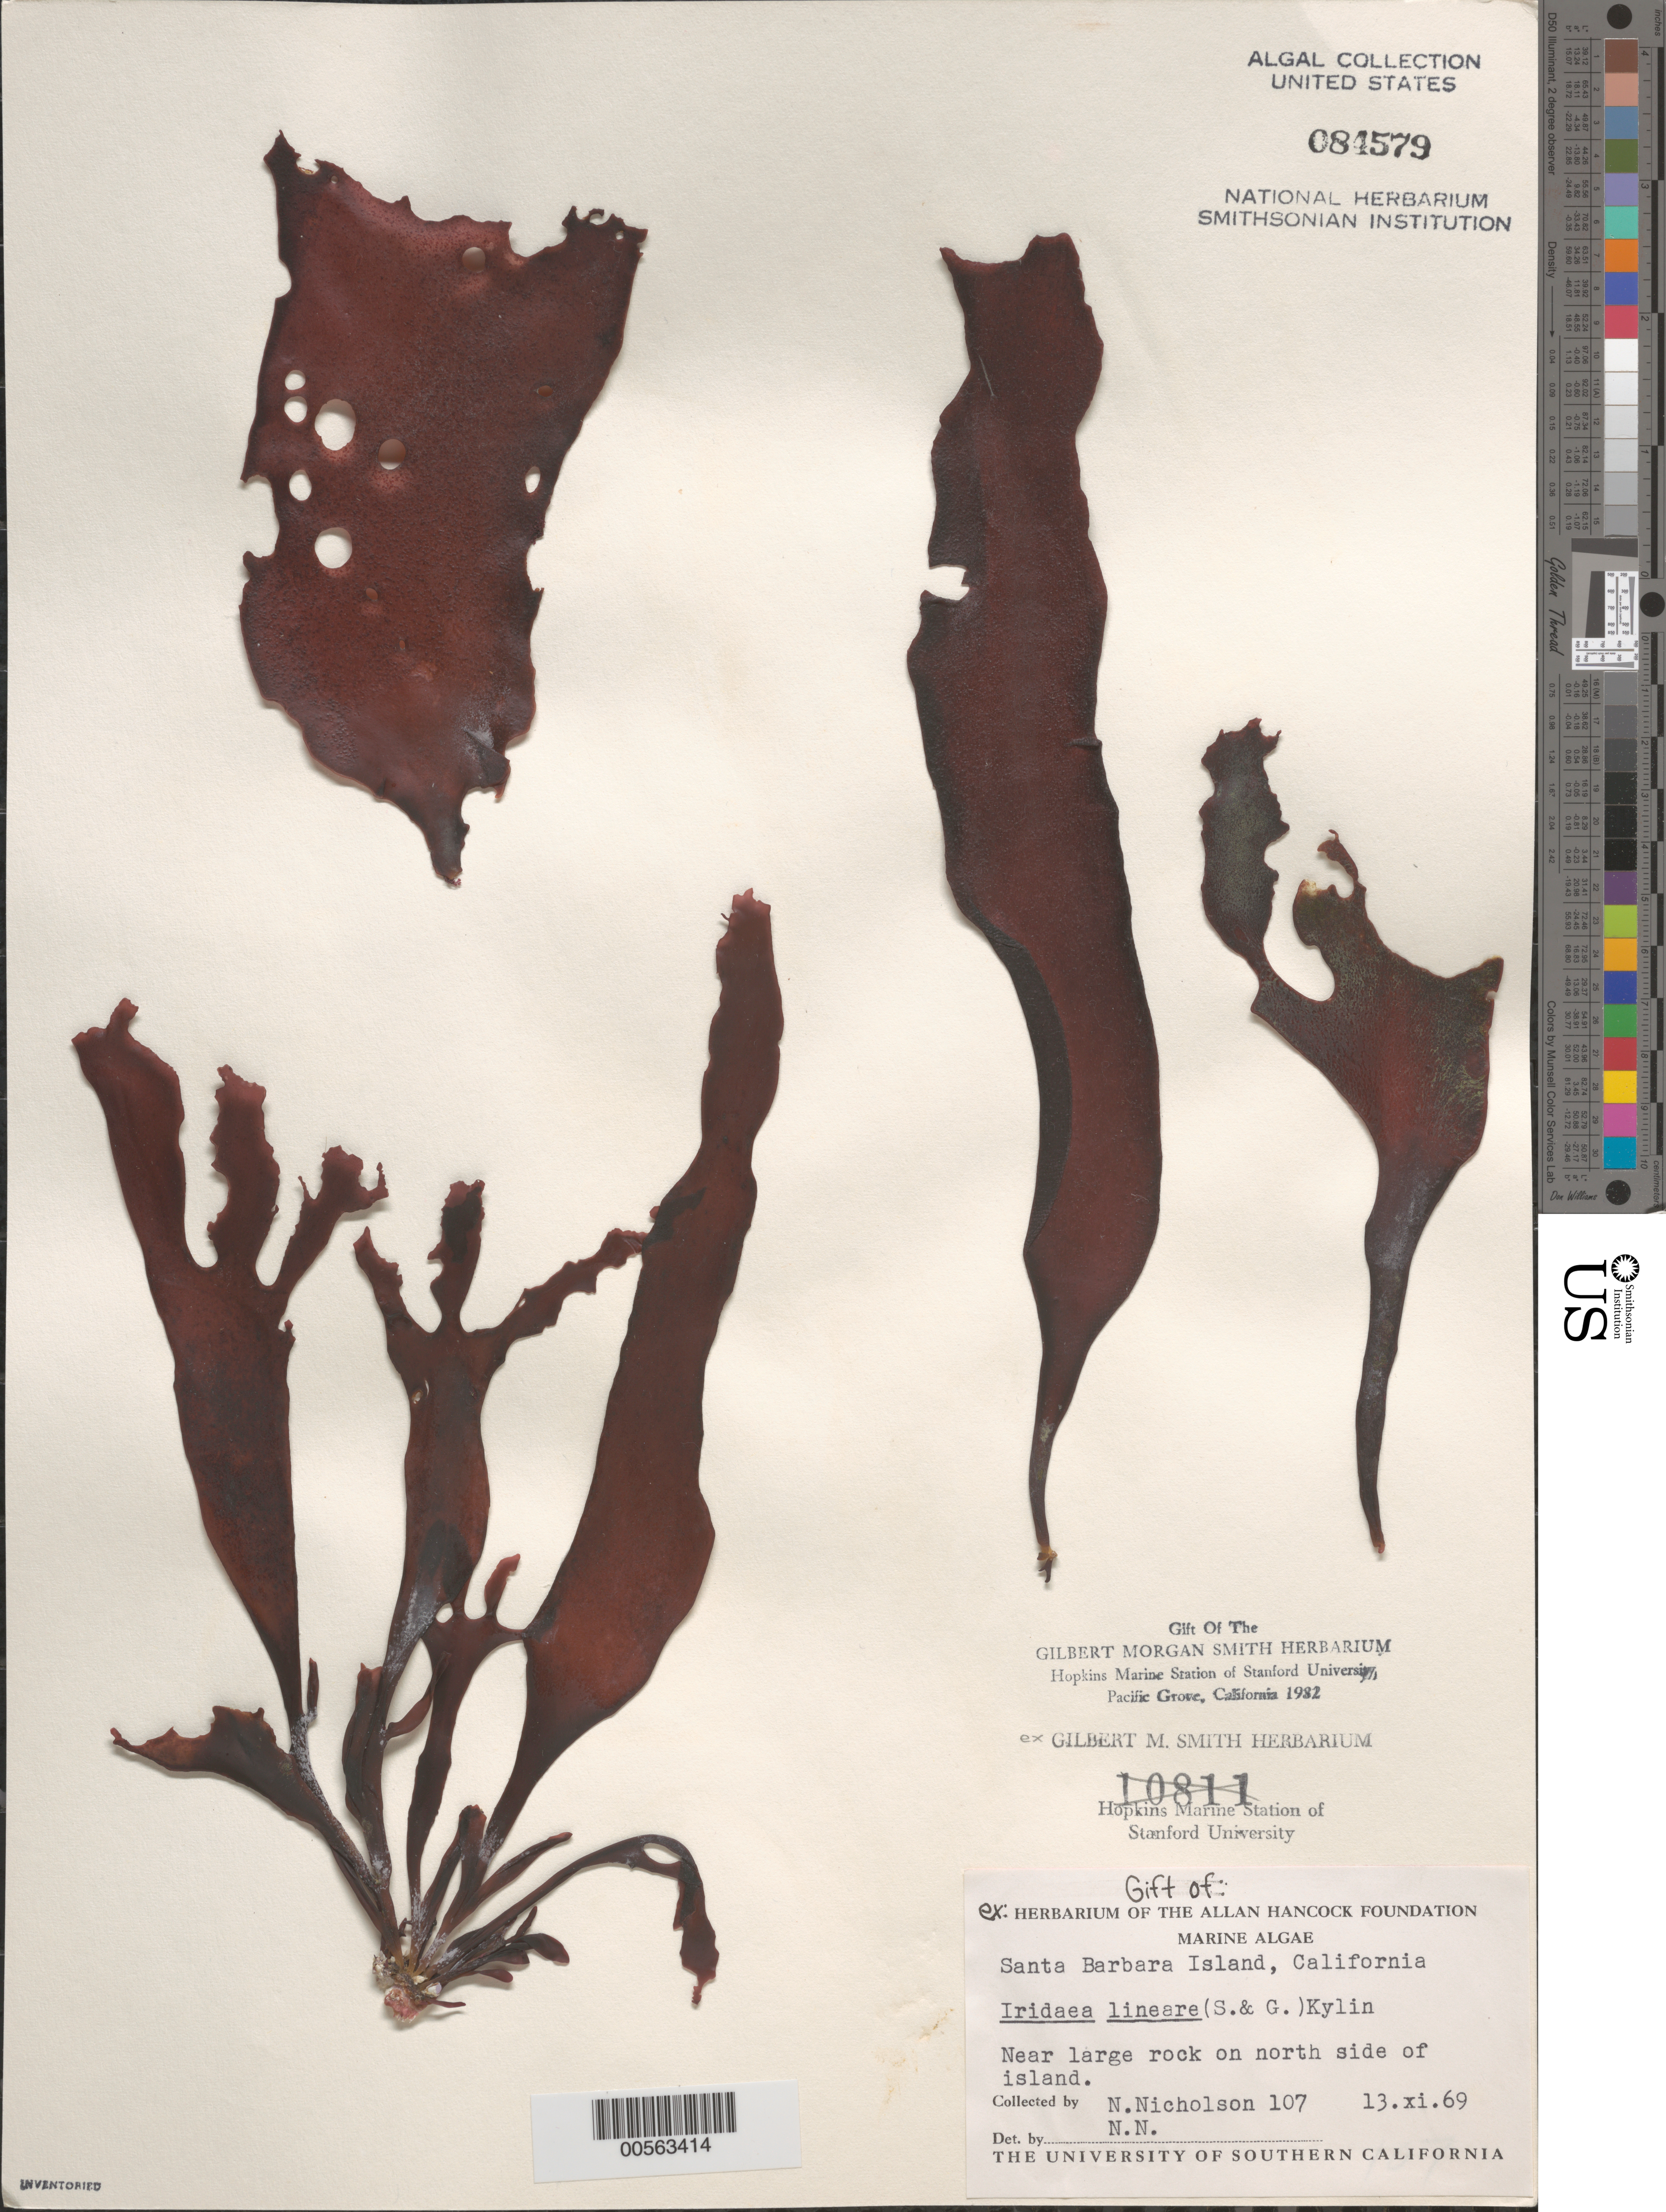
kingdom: Plantae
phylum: Rhodophyta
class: Florideophyceae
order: Gigartinales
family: Gigartinaceae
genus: Mazzaella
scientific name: Mazzaella linearis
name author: (Setchell & N.L. Gardner) Fredericq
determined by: Algae name updating Project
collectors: N. Nicholson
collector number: Nln 107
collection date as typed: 13 Nov 1969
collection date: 1969-11-13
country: United States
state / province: California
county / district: Santa Barbara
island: Santa Barbara Island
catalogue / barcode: US 84579